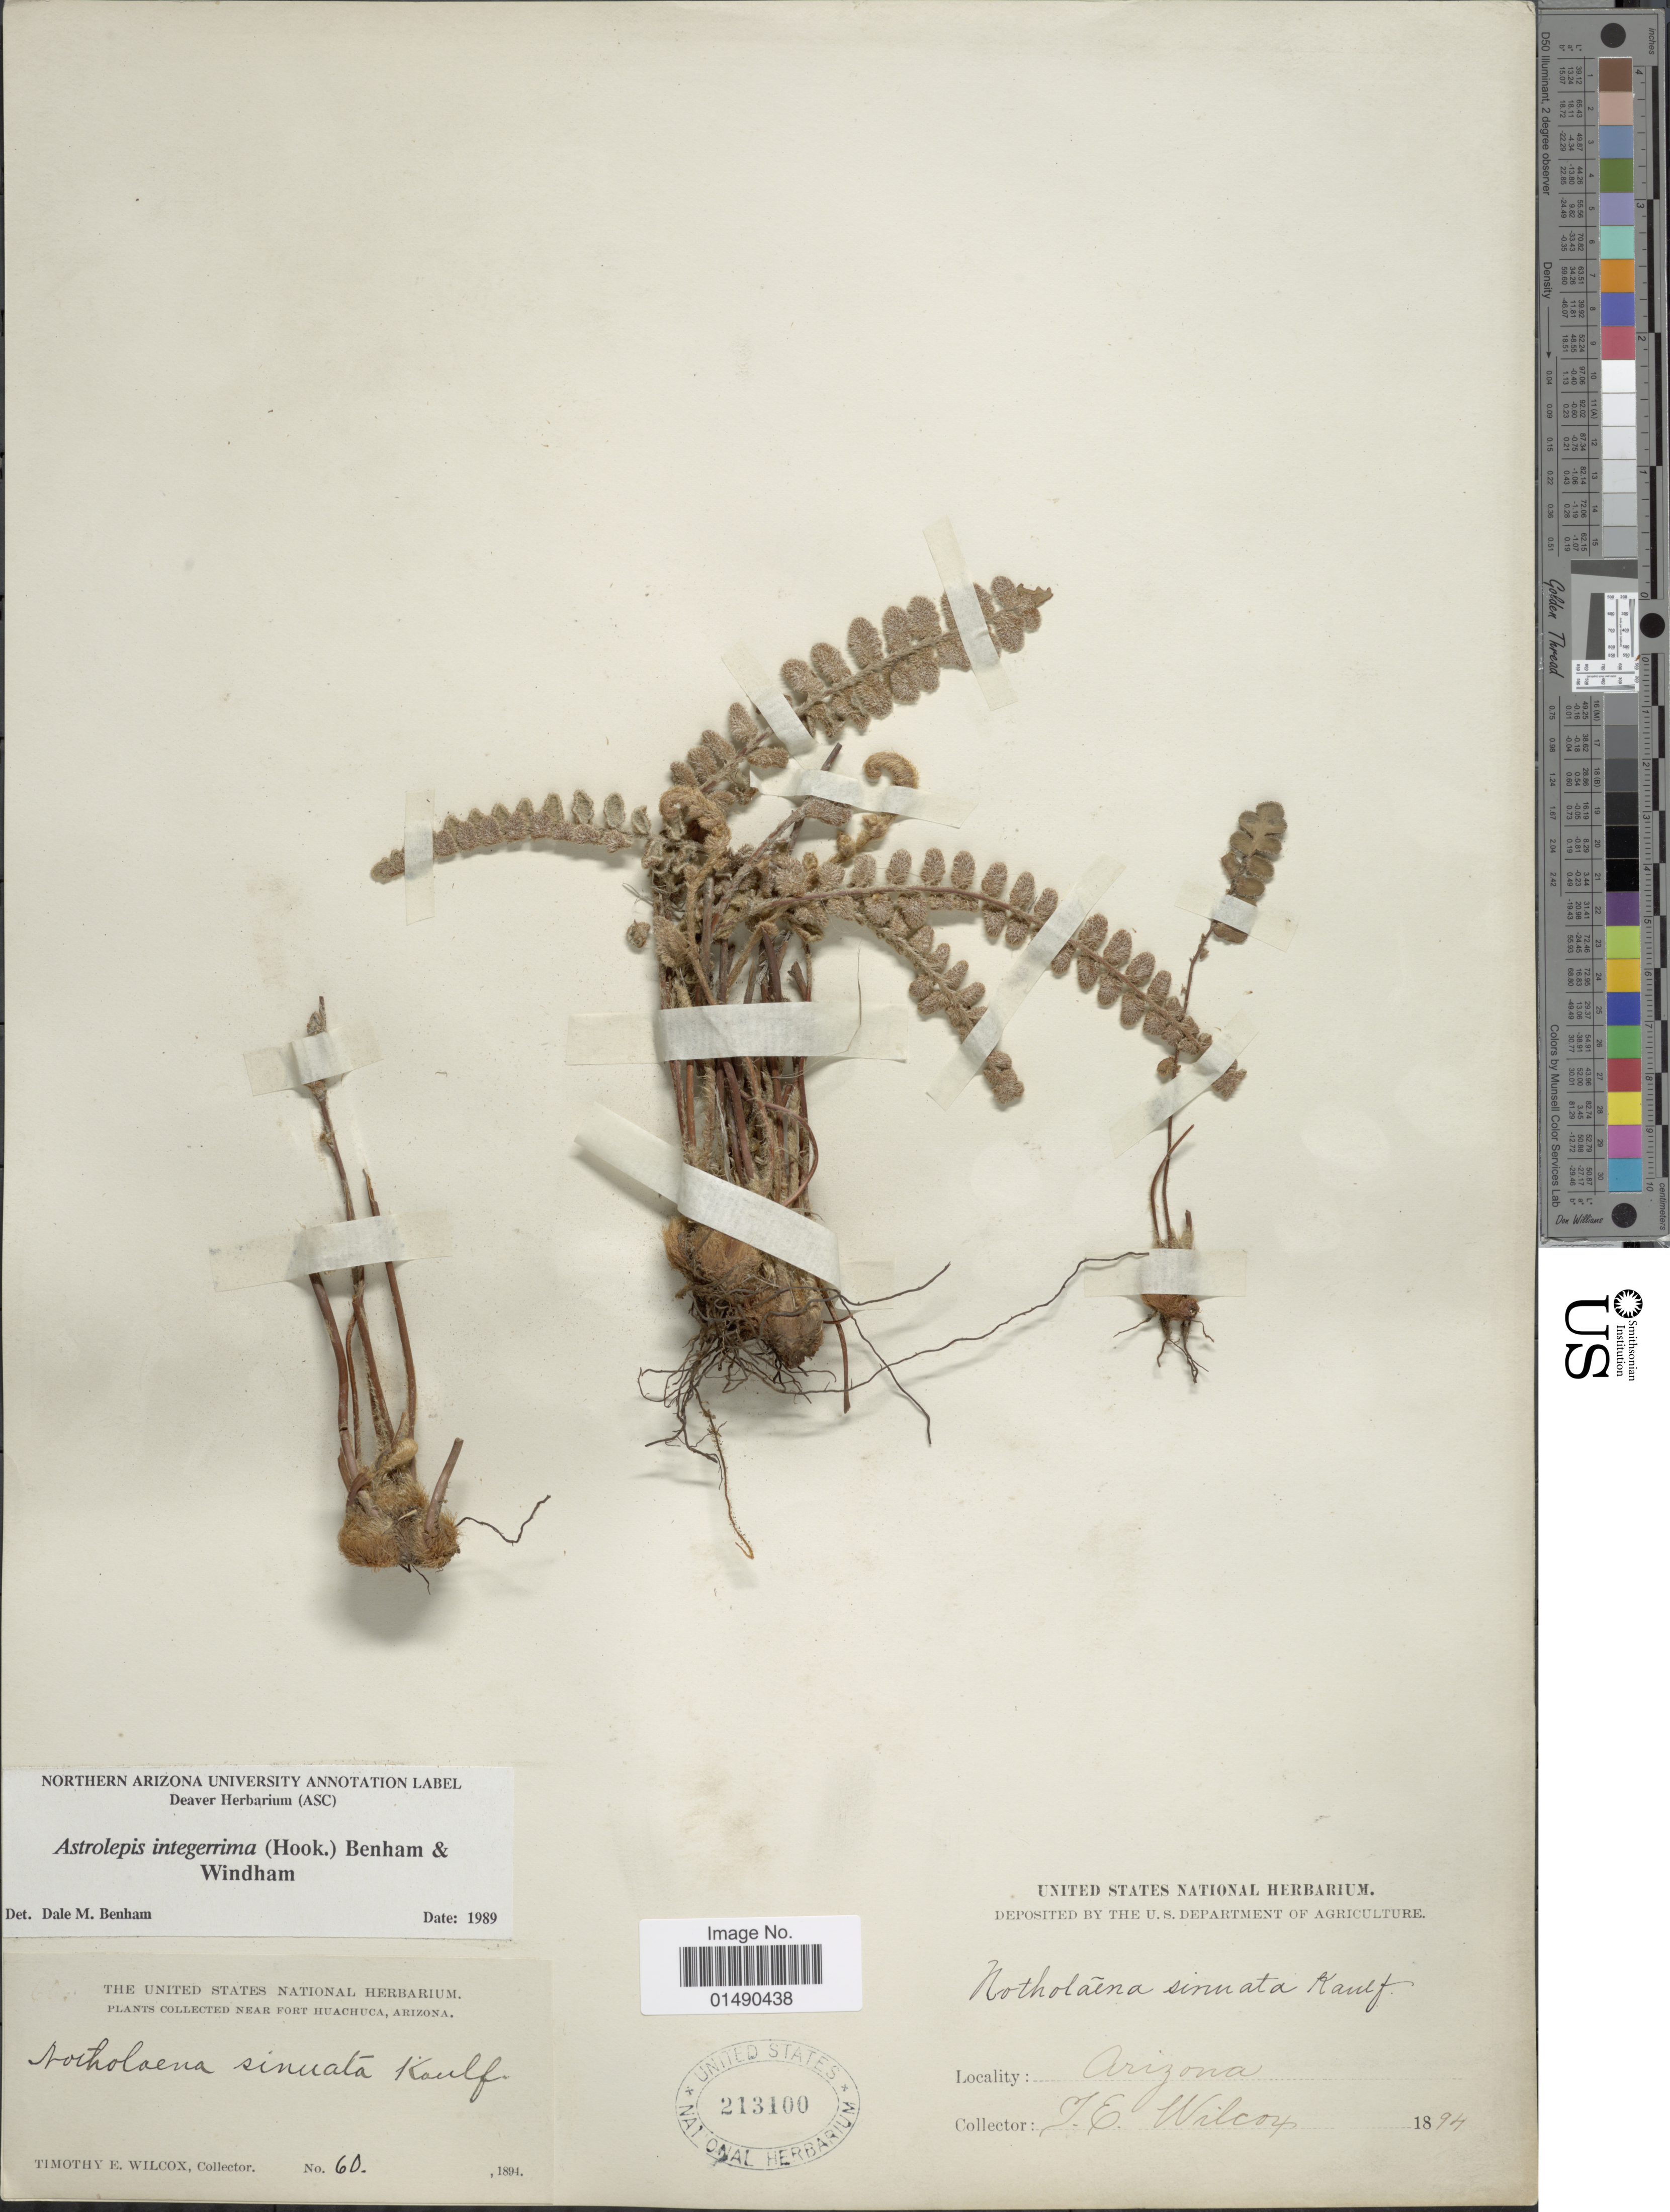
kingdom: Plantae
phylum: Tracheophyta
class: Polypodiopsida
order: Polypodiales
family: Pteridaceae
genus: Astrolepis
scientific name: Astrolepis integerrima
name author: (Hook.) D.M. Benham & Windham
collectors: T. E. Wilcox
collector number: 60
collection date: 1894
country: United States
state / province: Arizona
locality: Near Fort Huachuca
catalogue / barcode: US 213100